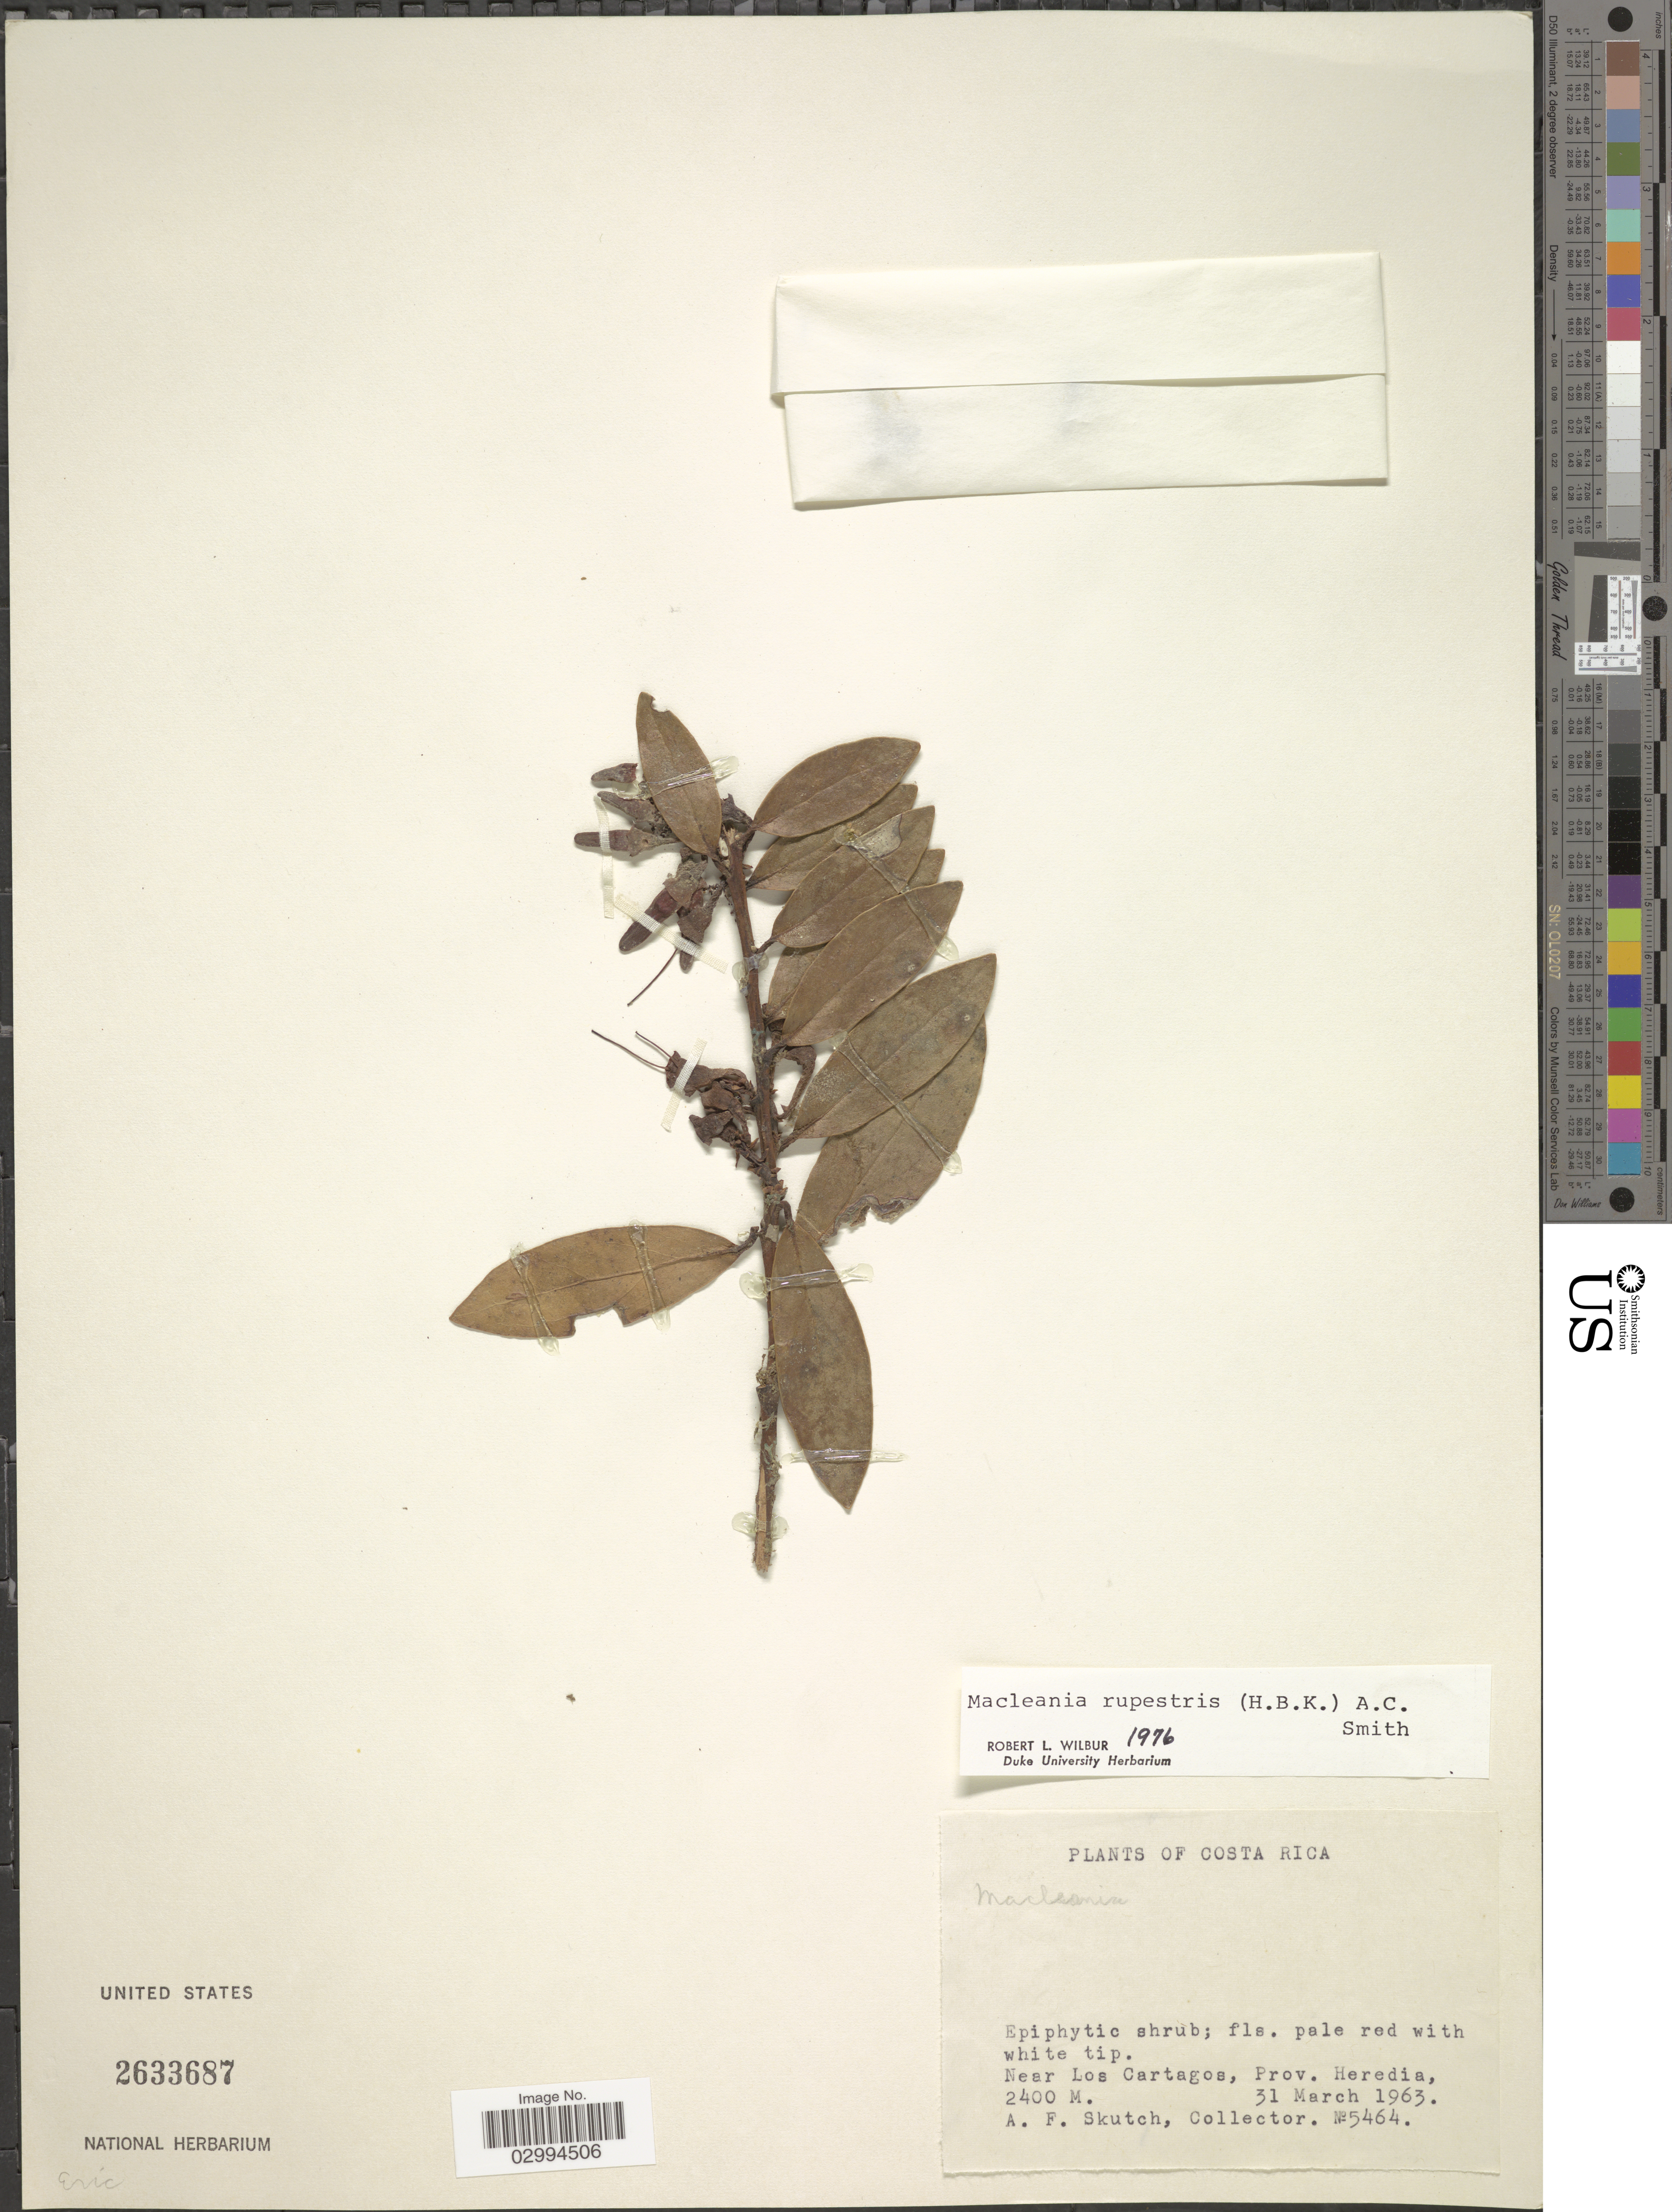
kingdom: Plantae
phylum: Tracheophyta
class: Magnoliopsida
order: Ericales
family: Ericaceae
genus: Macleania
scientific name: Macleania rupestris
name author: (Kunth) A.C. Sm.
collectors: A. F. Skutch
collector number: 5464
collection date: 1963-03-31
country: Costa Rica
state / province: Heredia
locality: Near Los Cartagos.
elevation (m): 2400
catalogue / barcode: US 2633687